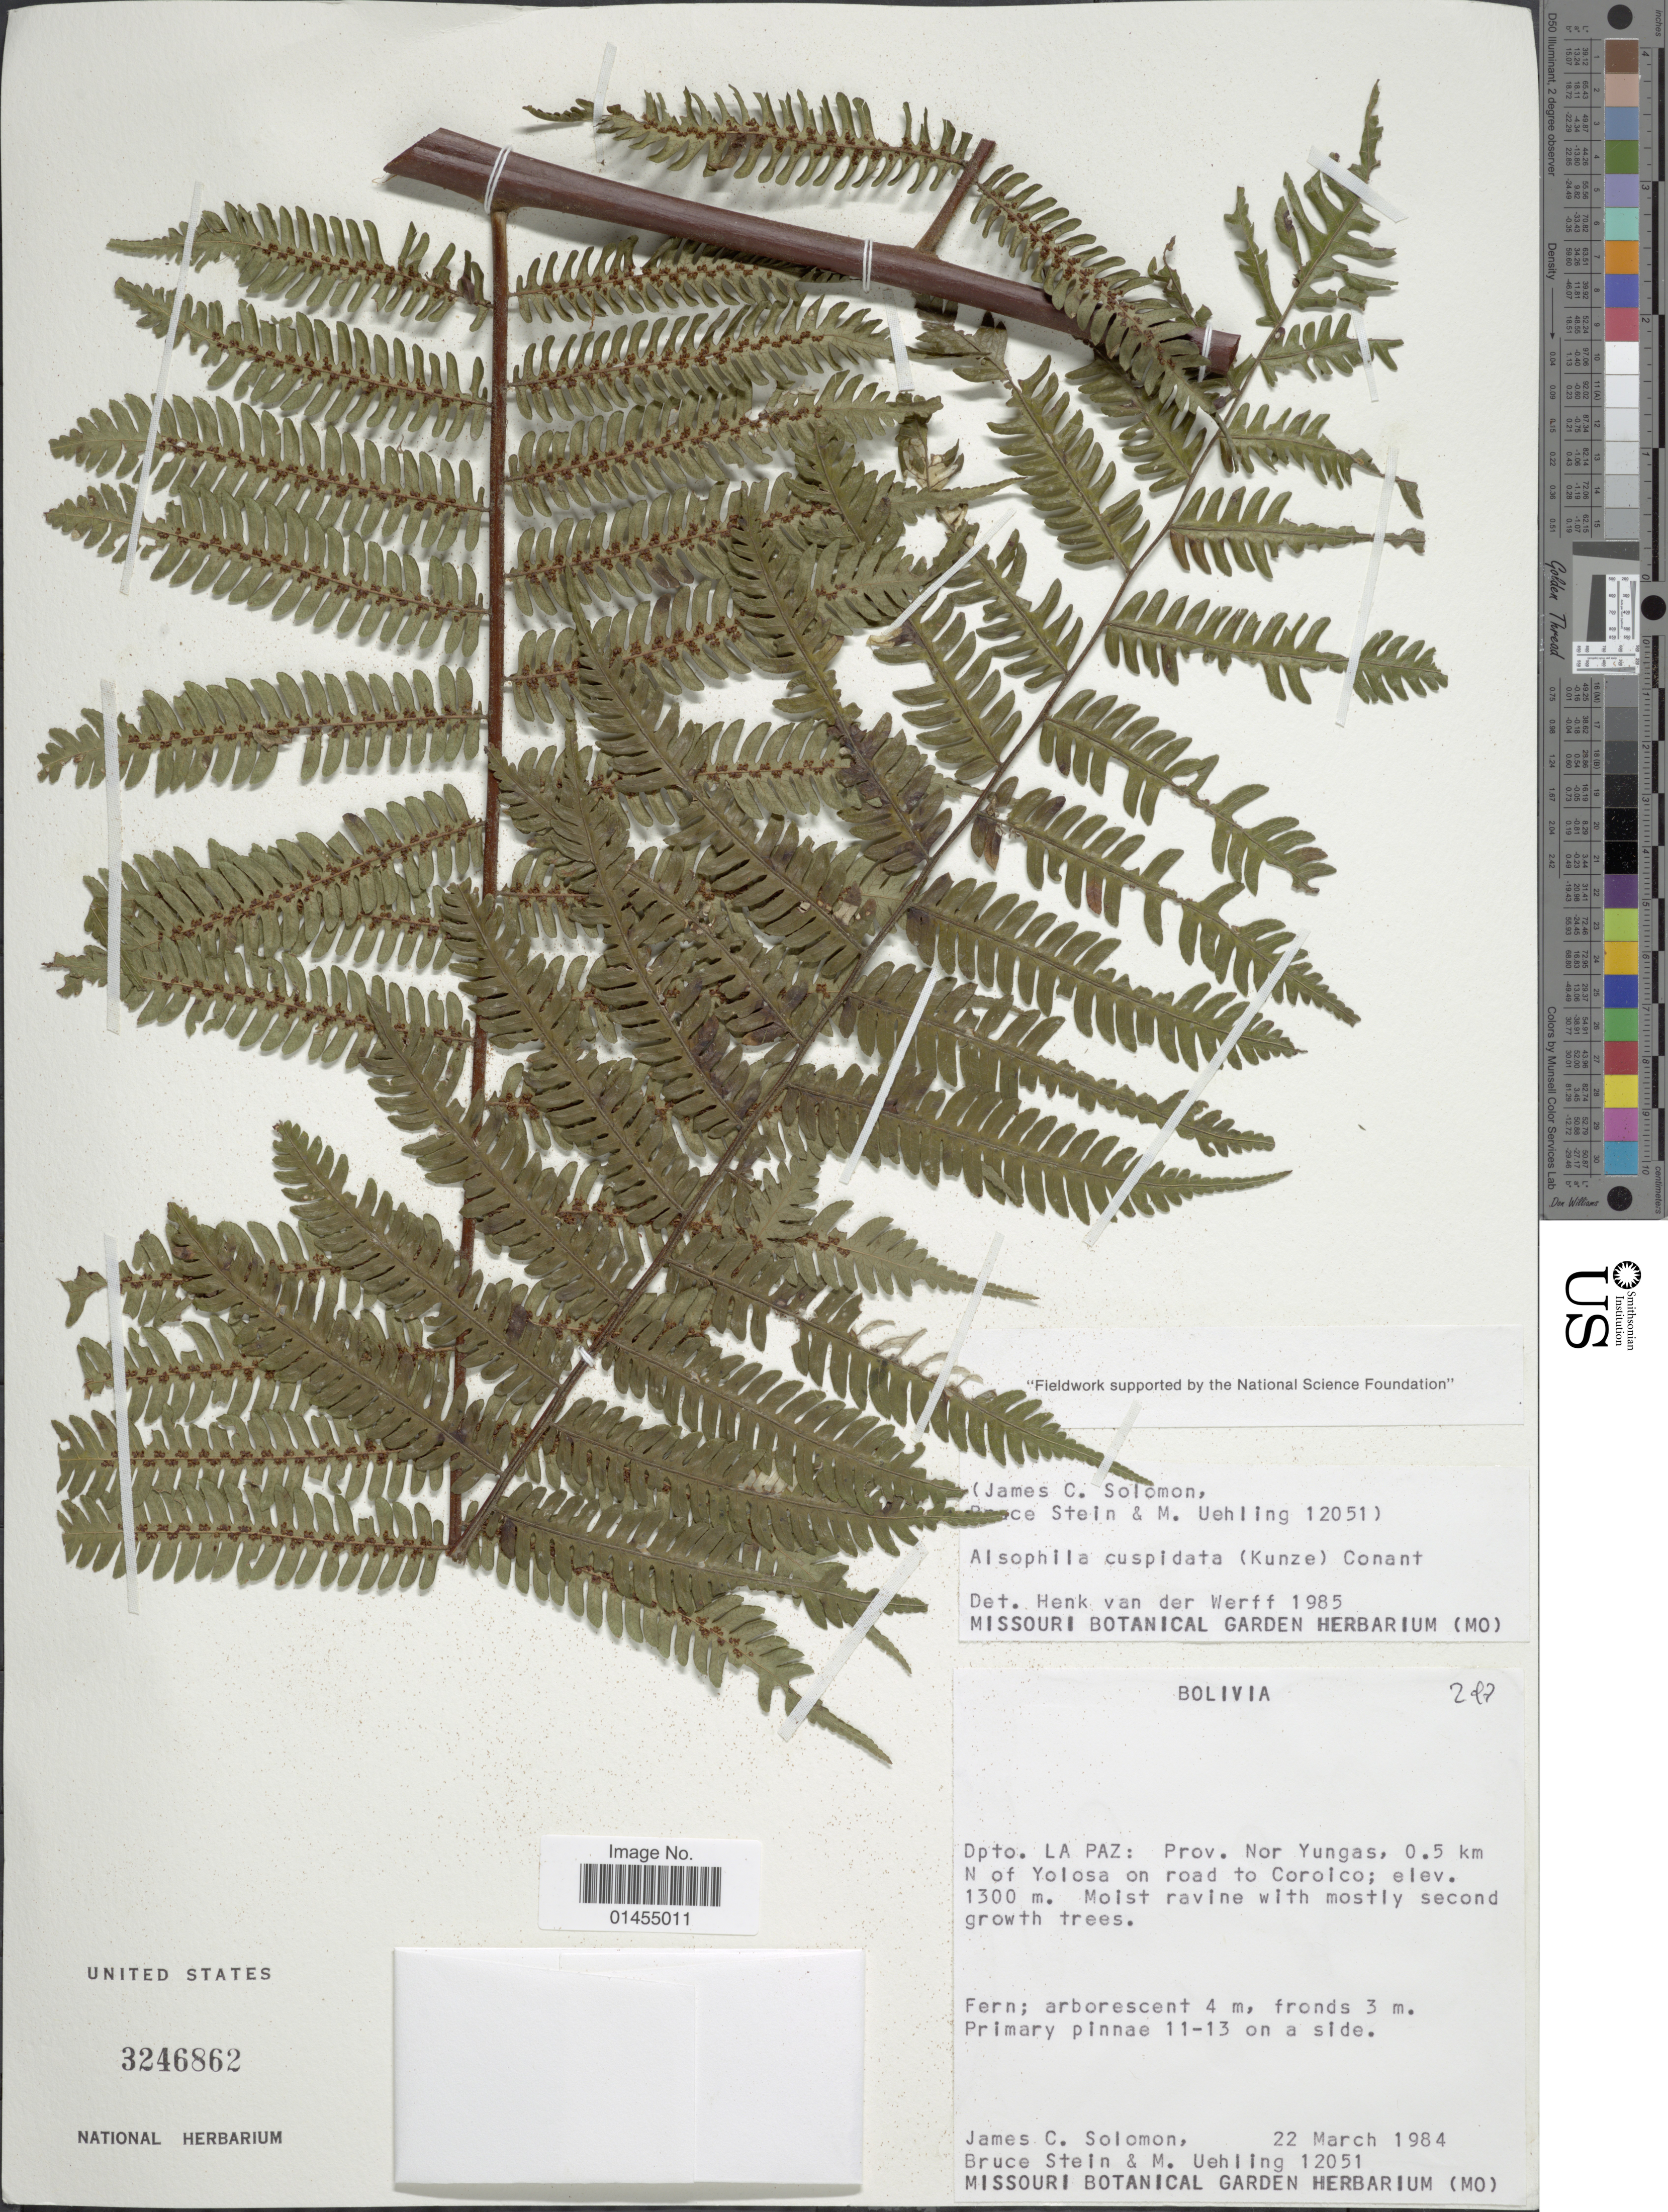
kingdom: Plantae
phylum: Tracheophyta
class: Polypodiopsida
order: Cyatheales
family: Cyatheaceae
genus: Alsophila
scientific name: Alsophila cuspidata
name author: (Kunze) D.S. Conant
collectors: J. C. Solomon, B. Stein & M. Uehling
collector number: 12051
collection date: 1984-03-22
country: Bolivia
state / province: La Paz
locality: Prov. Nor Yungas, 0.5 km N of Yolosa on road to Coroico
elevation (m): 1300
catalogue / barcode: US 3246862